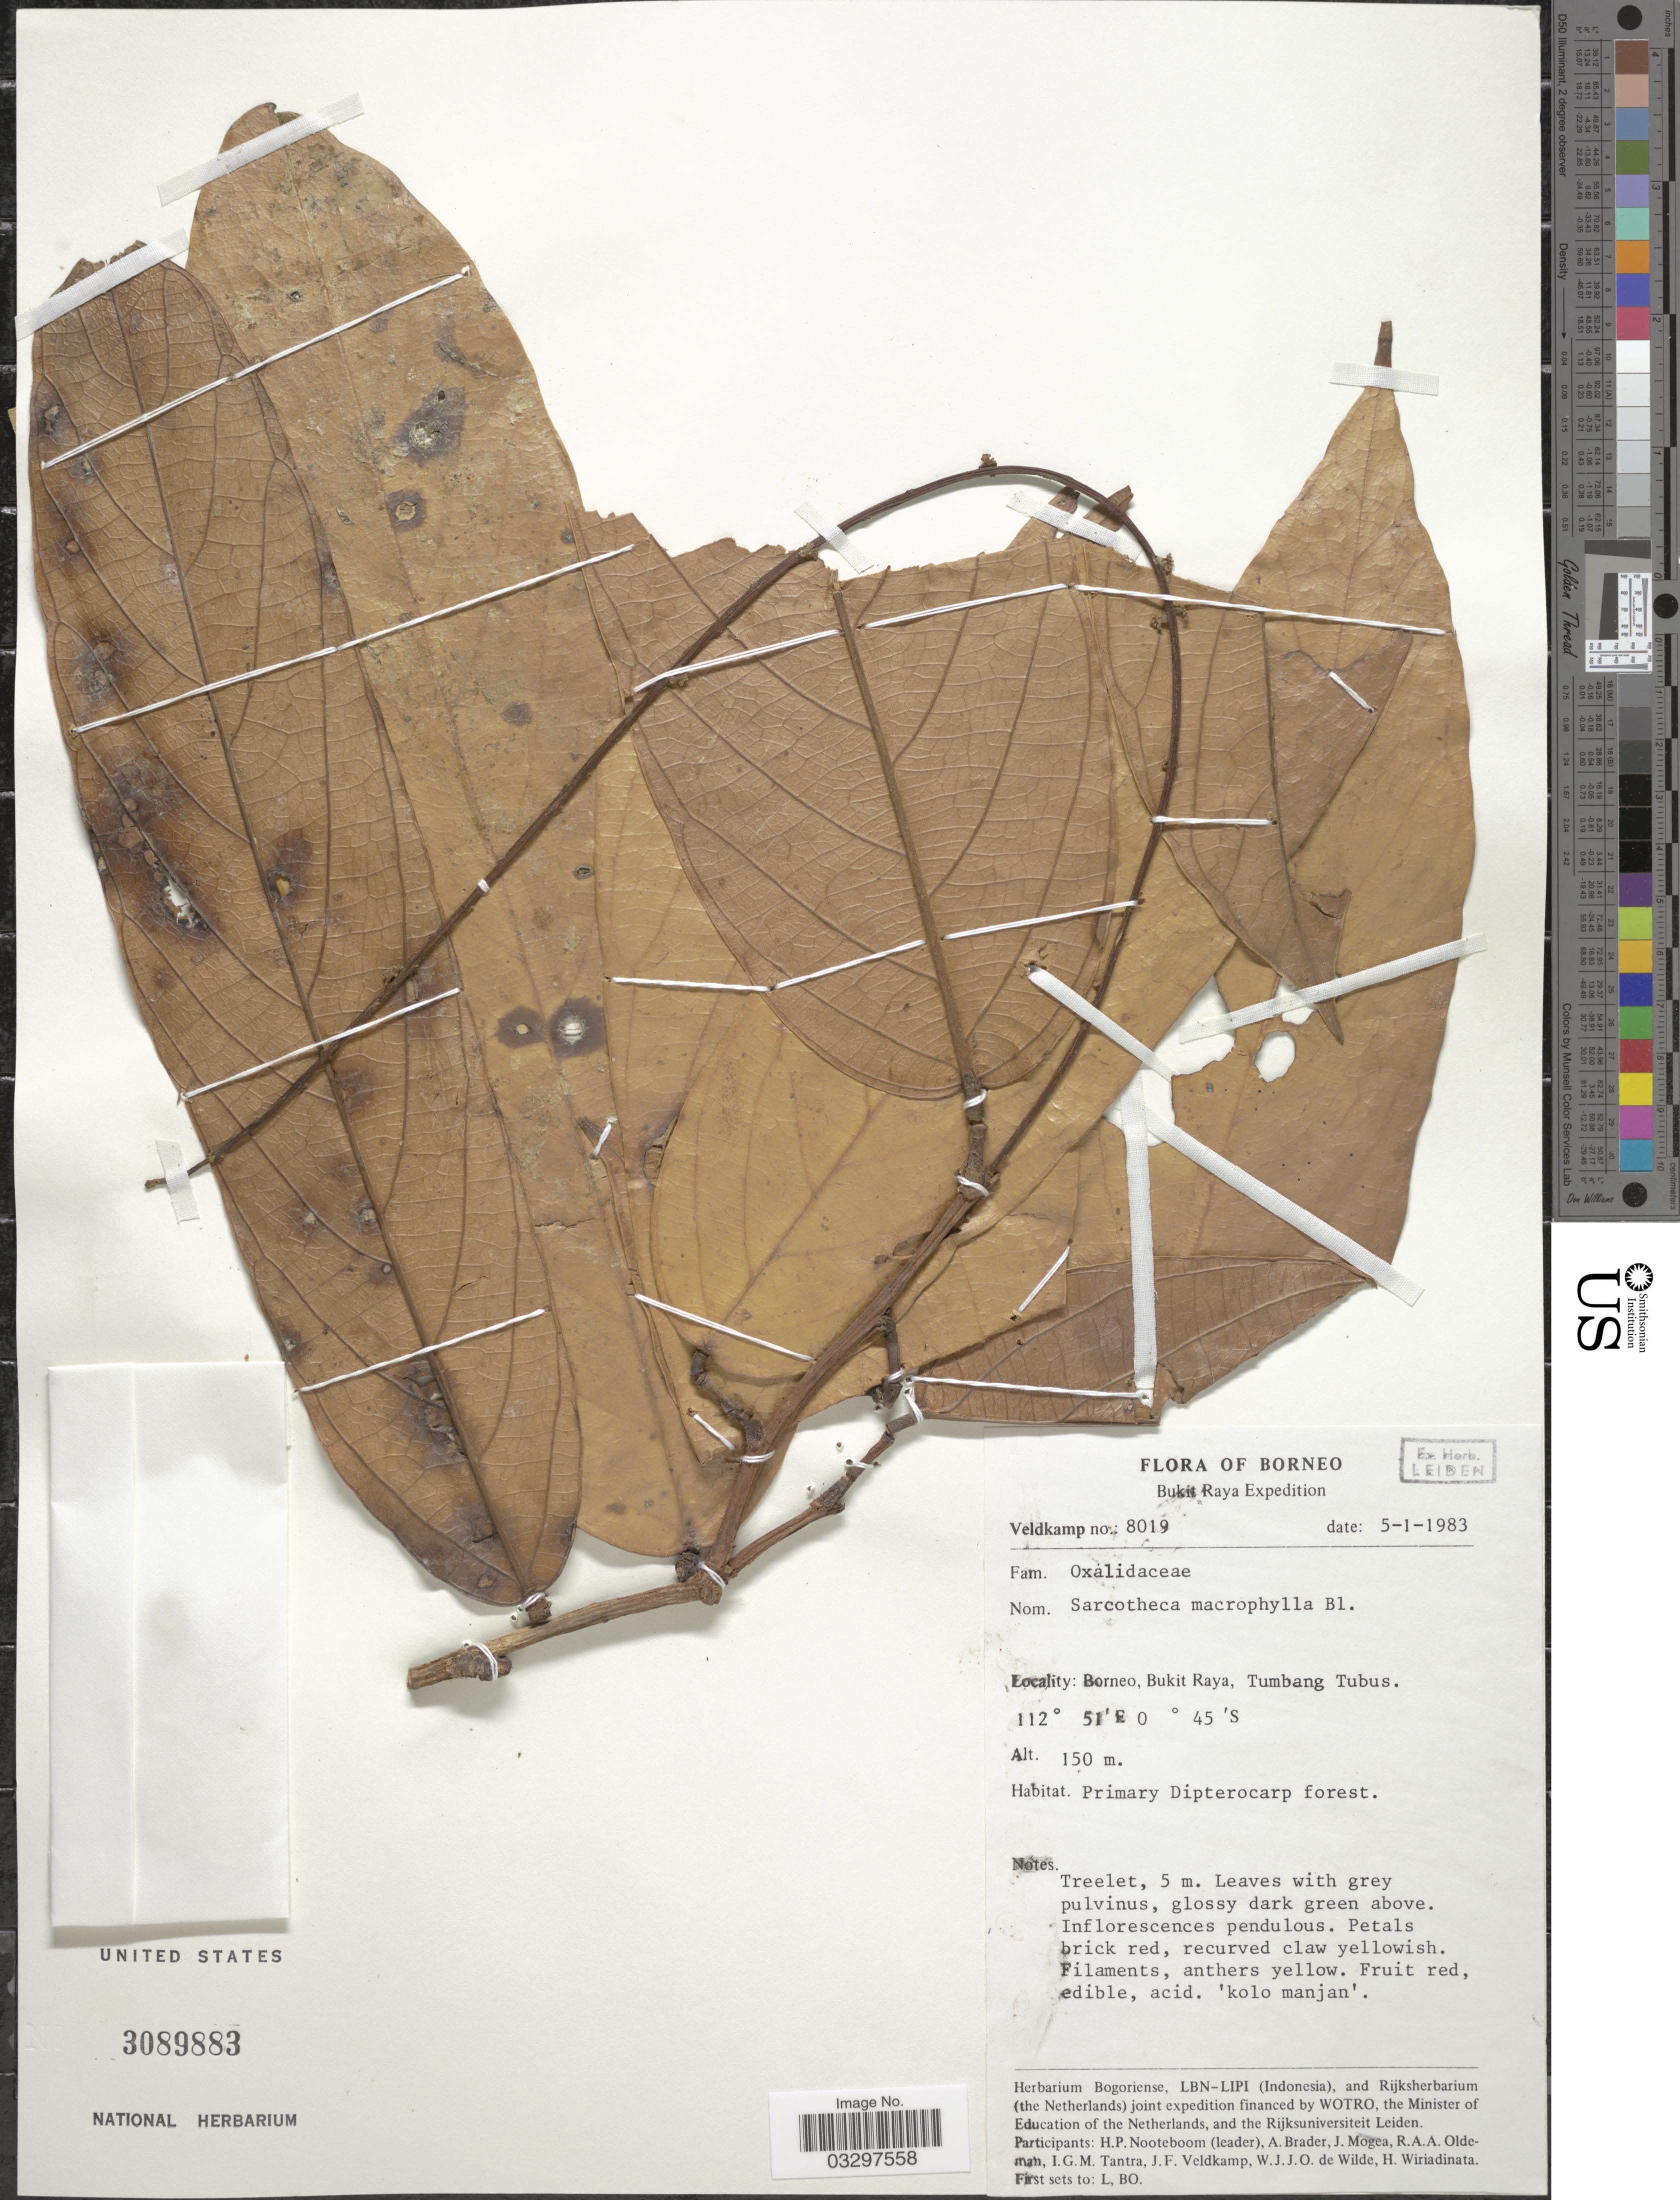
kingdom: Plantae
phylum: Tracheophyta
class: Magnoliopsida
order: Oxalidales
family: Oxalidaceae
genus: Sarcotheca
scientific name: Sarcotheca macrophylla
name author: Blume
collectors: H. P. Nooteboom, A. Brader, J. Mogea, R. Oldeman & et al.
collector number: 8019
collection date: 1983-01-05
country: Indonesia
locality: Borneo. Bukit Raya. Borneo, Tumbang Tubus.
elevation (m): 150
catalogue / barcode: US 3089883